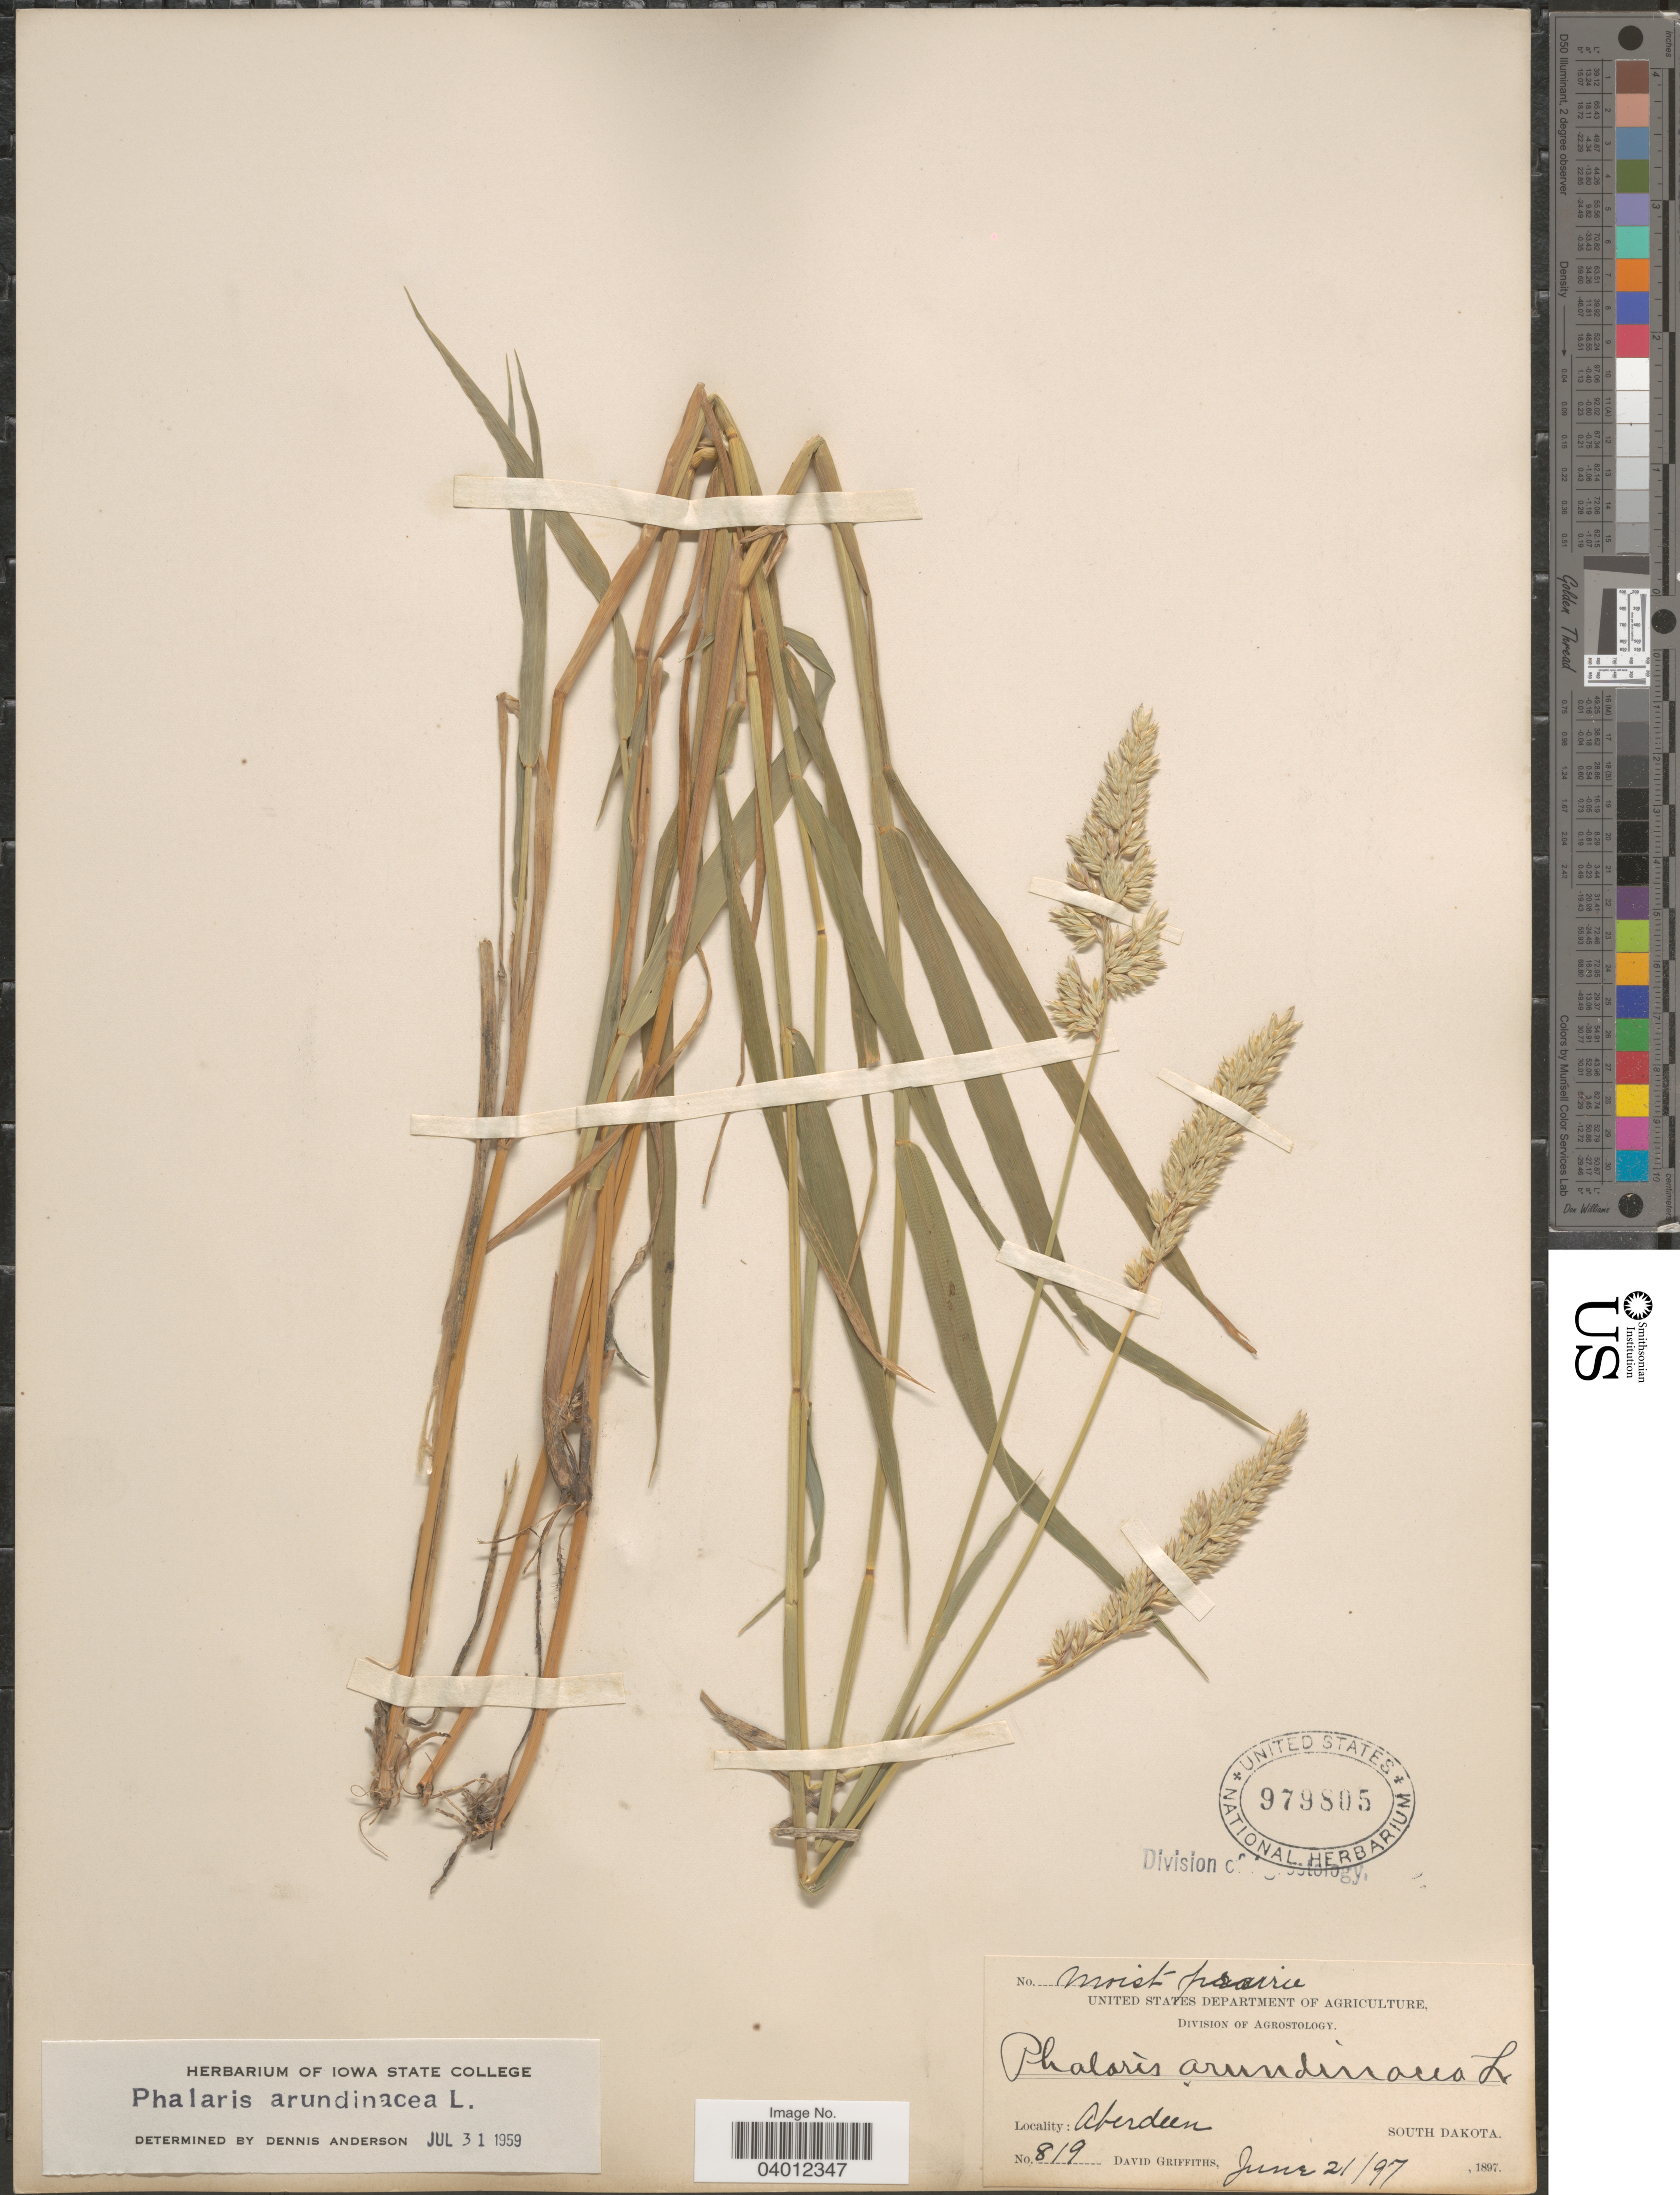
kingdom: Plantae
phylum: Tracheophyta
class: Liliopsida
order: Poales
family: Poaceae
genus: Phalaris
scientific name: Phalaris arundinacea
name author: L.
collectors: D. Griffiths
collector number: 819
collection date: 1897-06-21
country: United States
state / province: South Dakota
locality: Aberdeen.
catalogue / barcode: US 979805